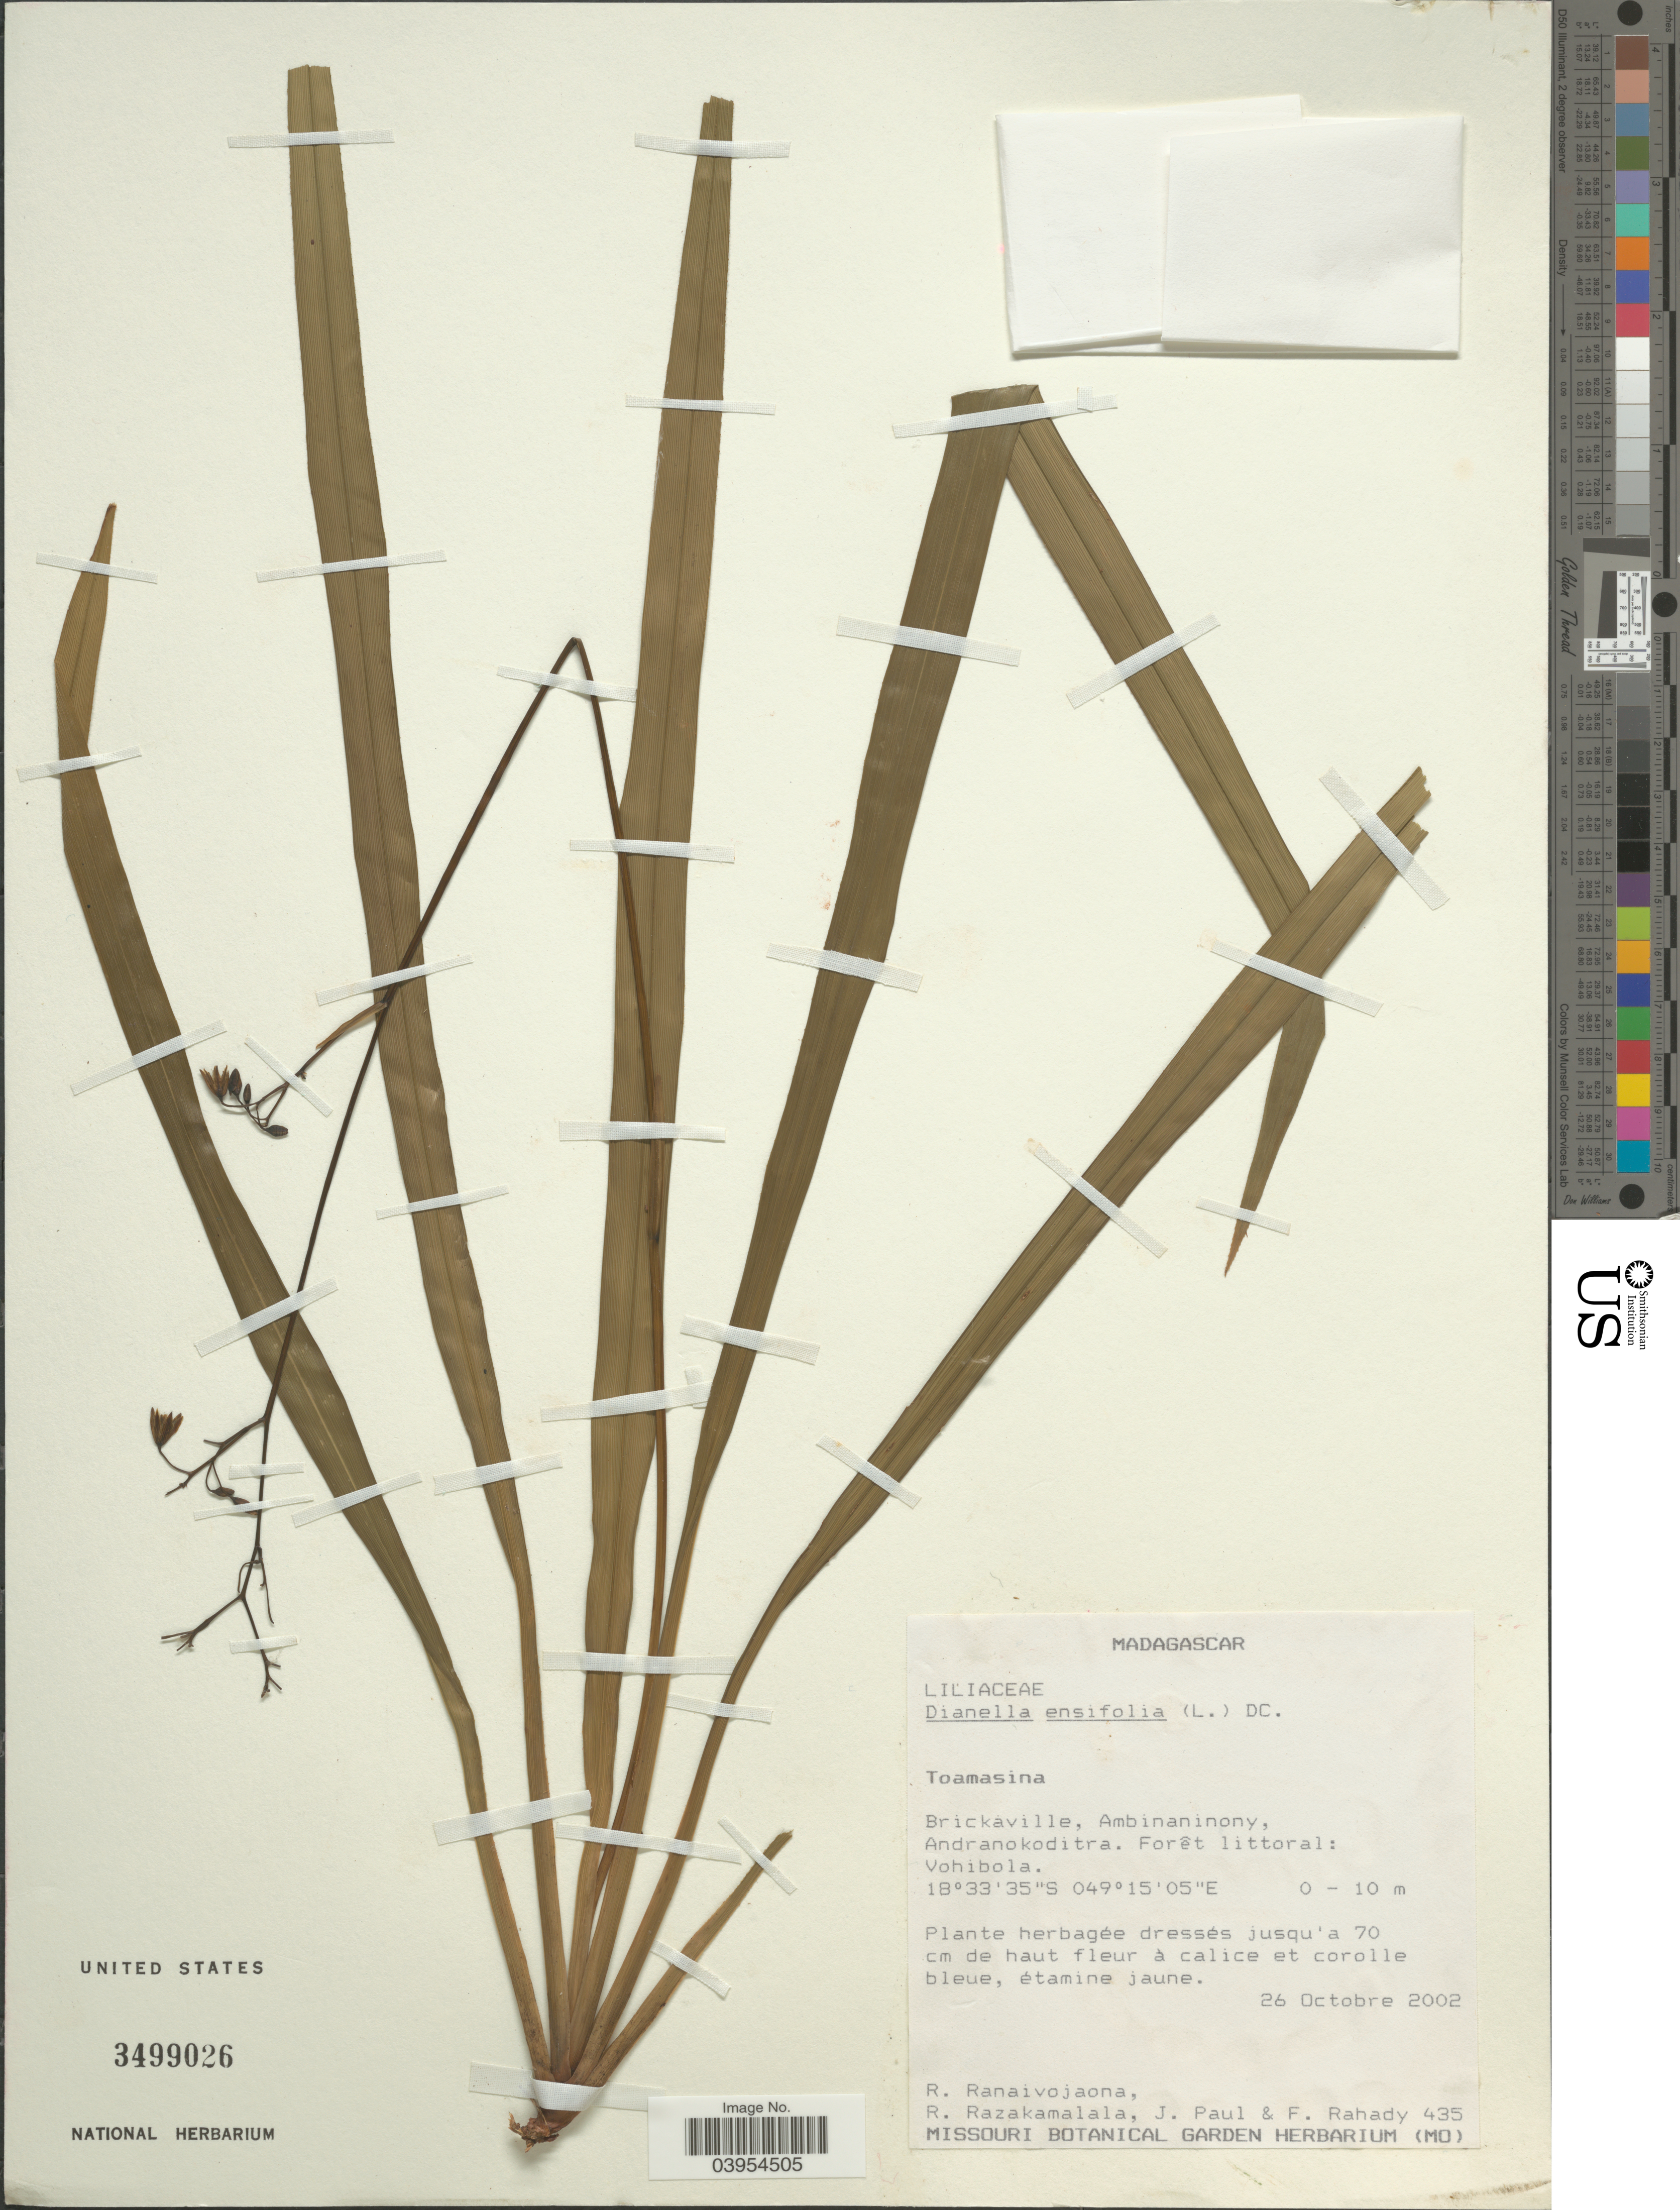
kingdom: Plantae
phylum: Tracheophyta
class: Liliopsida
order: Asparagales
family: Asphodelaceae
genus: Dianella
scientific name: Dianella ensifolia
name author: (L.) DC.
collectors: R. Ranaivojaona, R. Razakamalala, J. Paul & F. Rahady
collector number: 435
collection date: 2002-10-26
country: Madagascar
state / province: Atsinanana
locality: Brickaville, Ambinaninony, Andranokoditra. Forêt littoral: Vohibola.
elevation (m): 0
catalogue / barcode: US 3499026